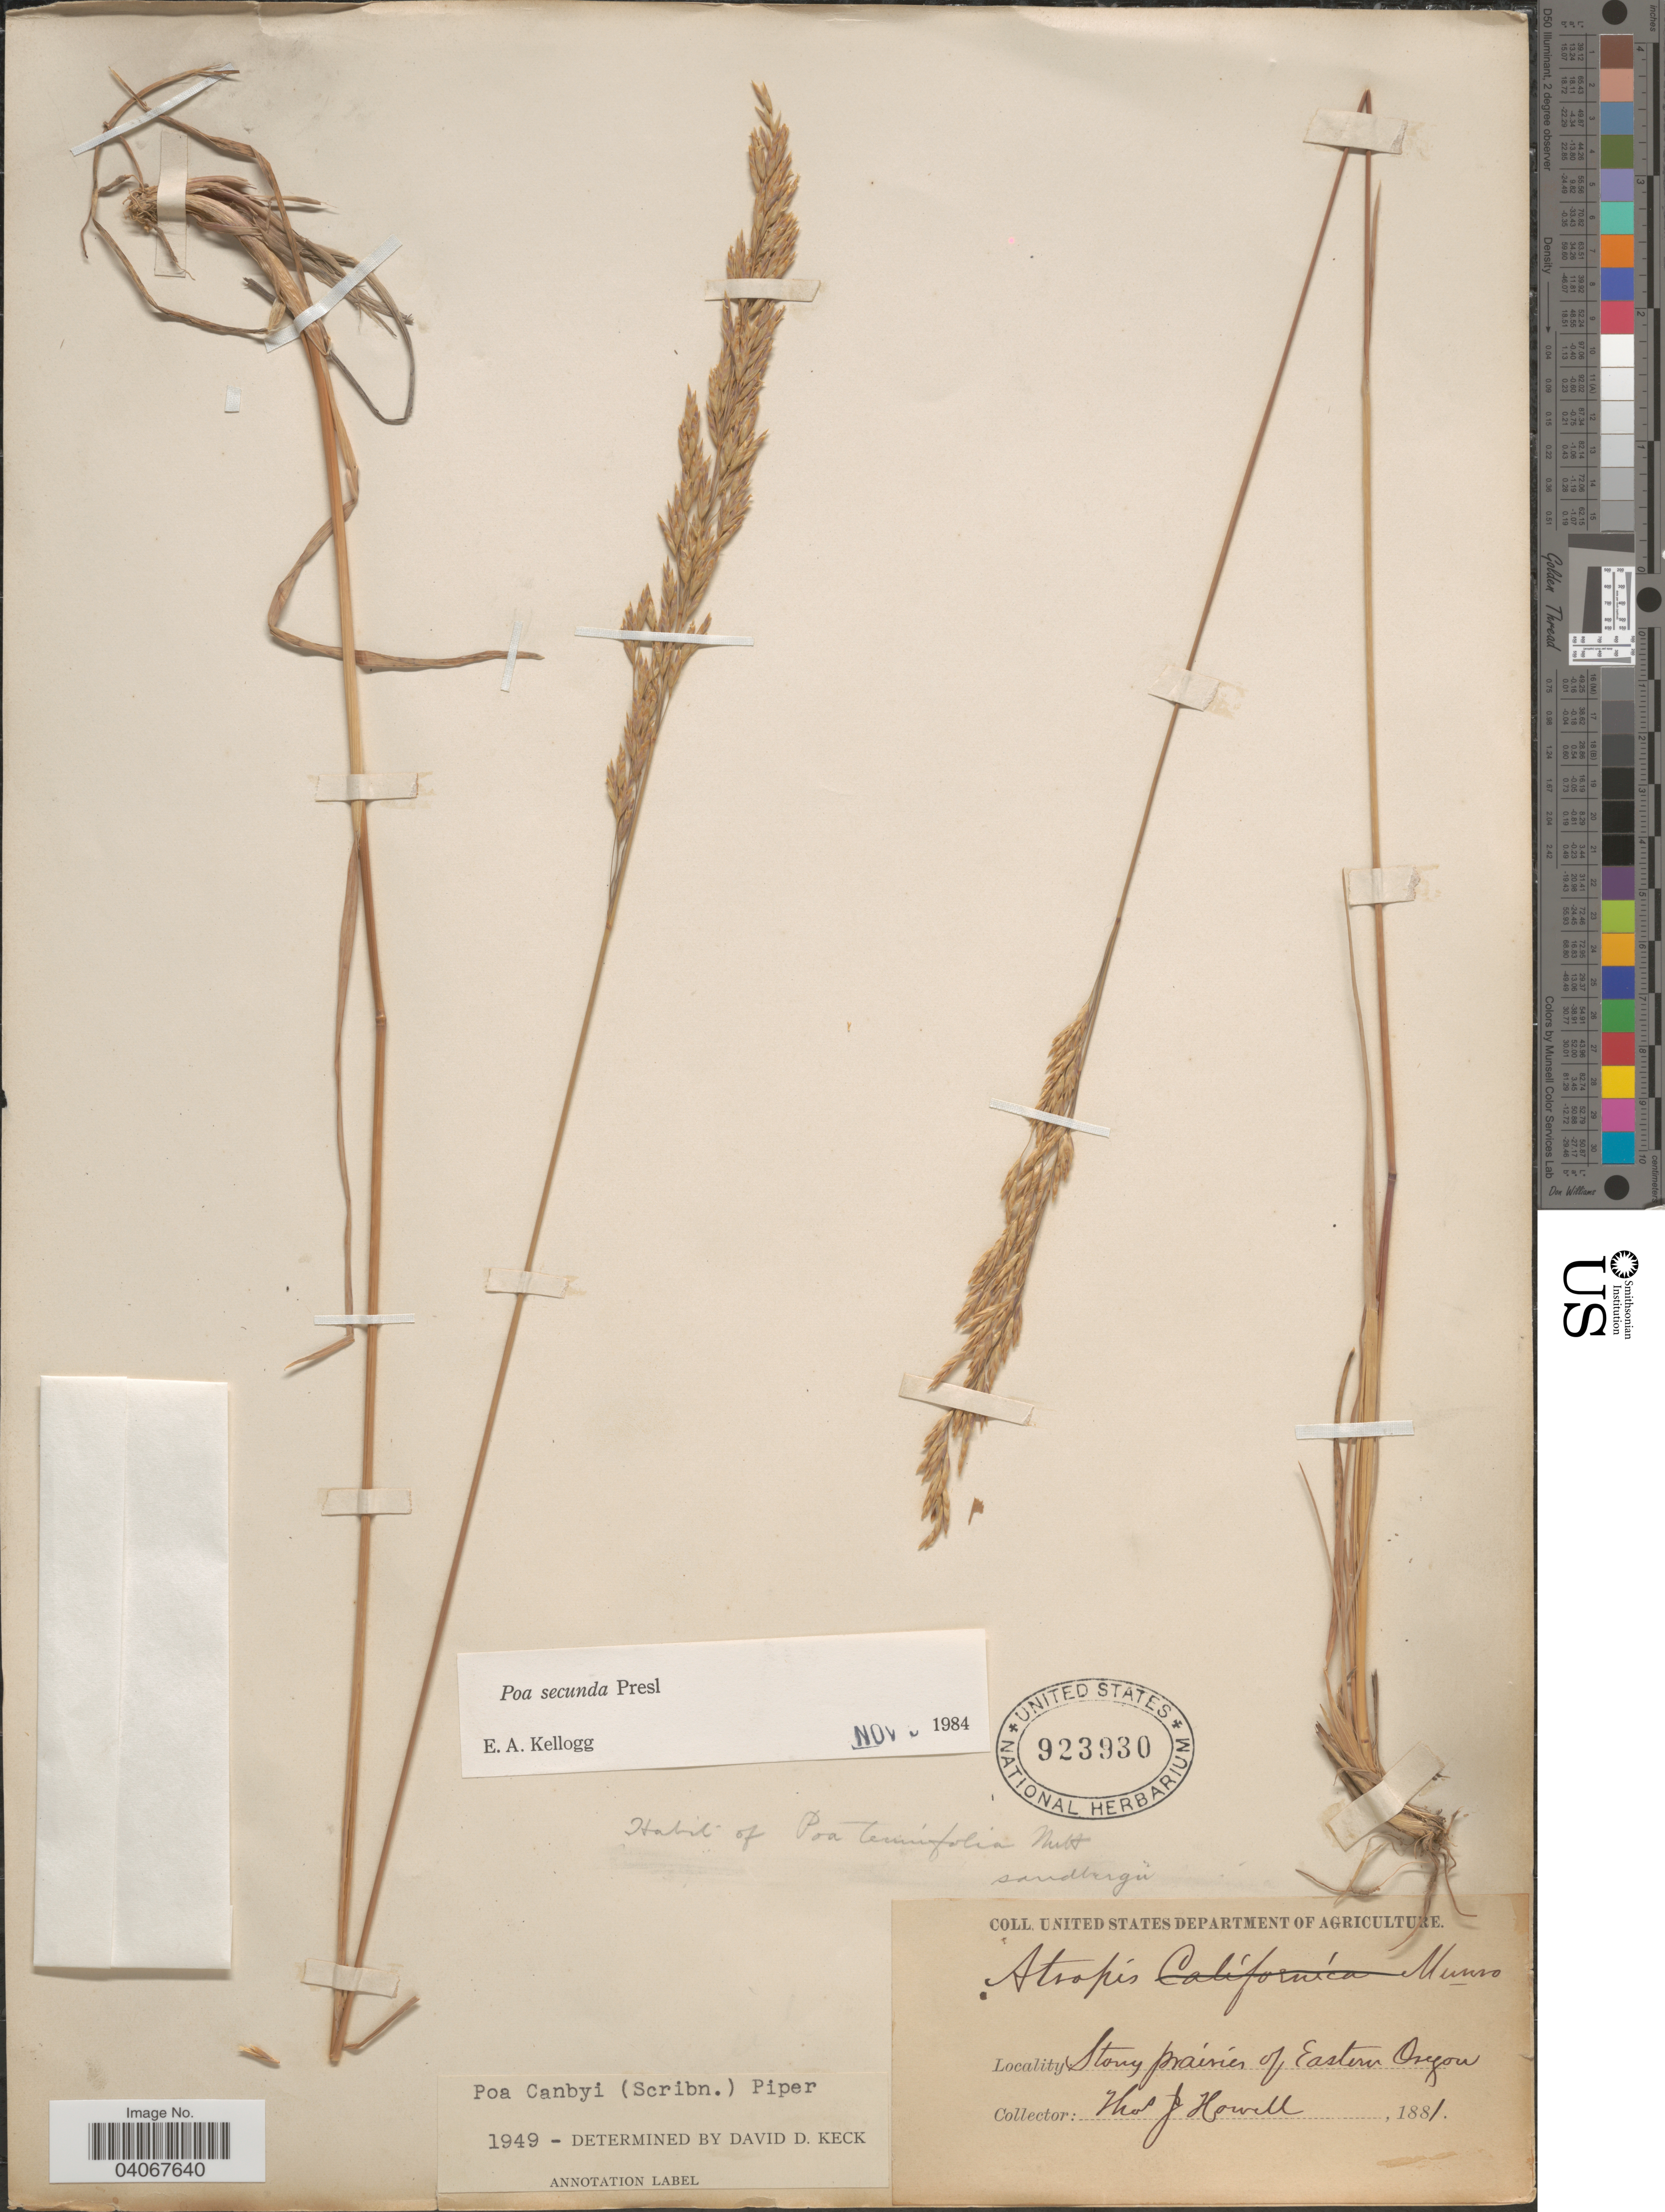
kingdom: Plantae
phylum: Tracheophyta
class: Liliopsida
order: Poales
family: Poaceae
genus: Poa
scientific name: Poa secunda subsp. secunda var. secunda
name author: J. Presl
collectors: T. J. Howell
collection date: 1881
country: United States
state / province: Oregon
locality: Stony prairies of Eastern Oregon.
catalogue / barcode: US 923930